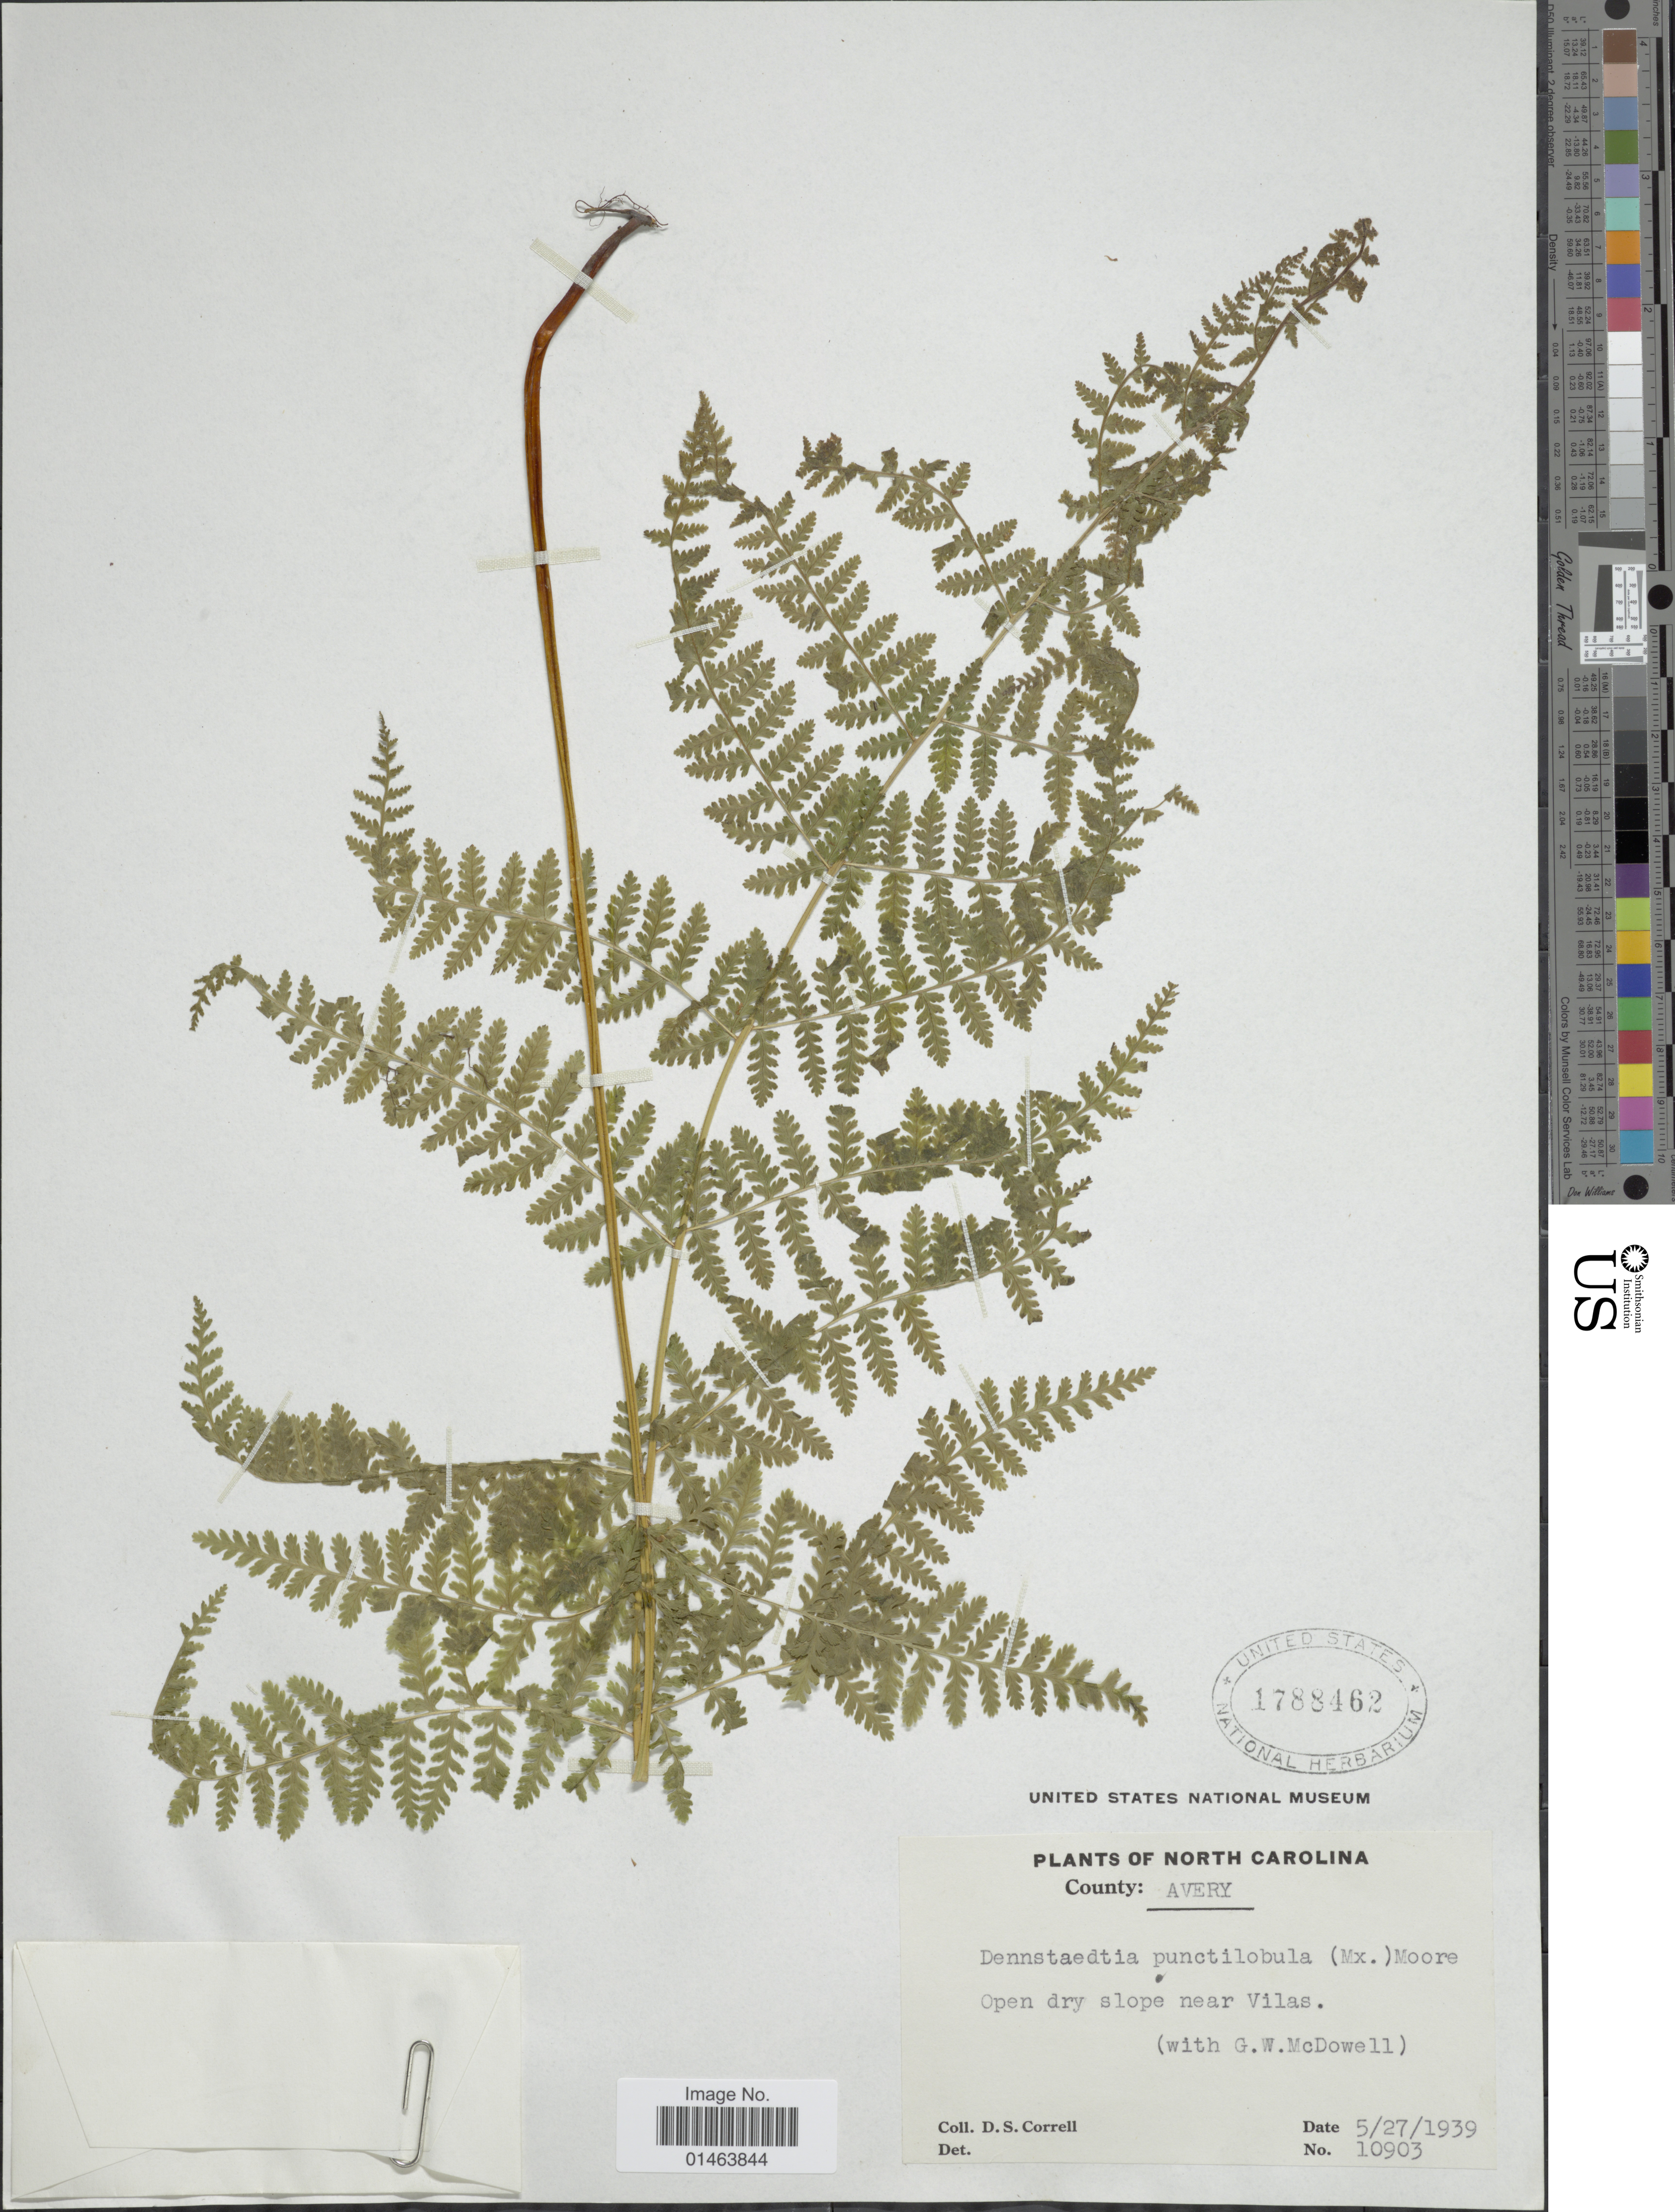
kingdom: Plantae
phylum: Tracheophyta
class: Polypodiopsida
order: Polypodiales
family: Dennstaedtiaceae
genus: Dennstaedtia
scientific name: Dennstaedtia punctilobula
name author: (Michx.) T. Moore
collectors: D. S. Correll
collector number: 10903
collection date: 1939-05-27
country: United States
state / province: North Carolina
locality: North Calorina, Avery, open dry slope near Villas.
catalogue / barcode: US 1788462